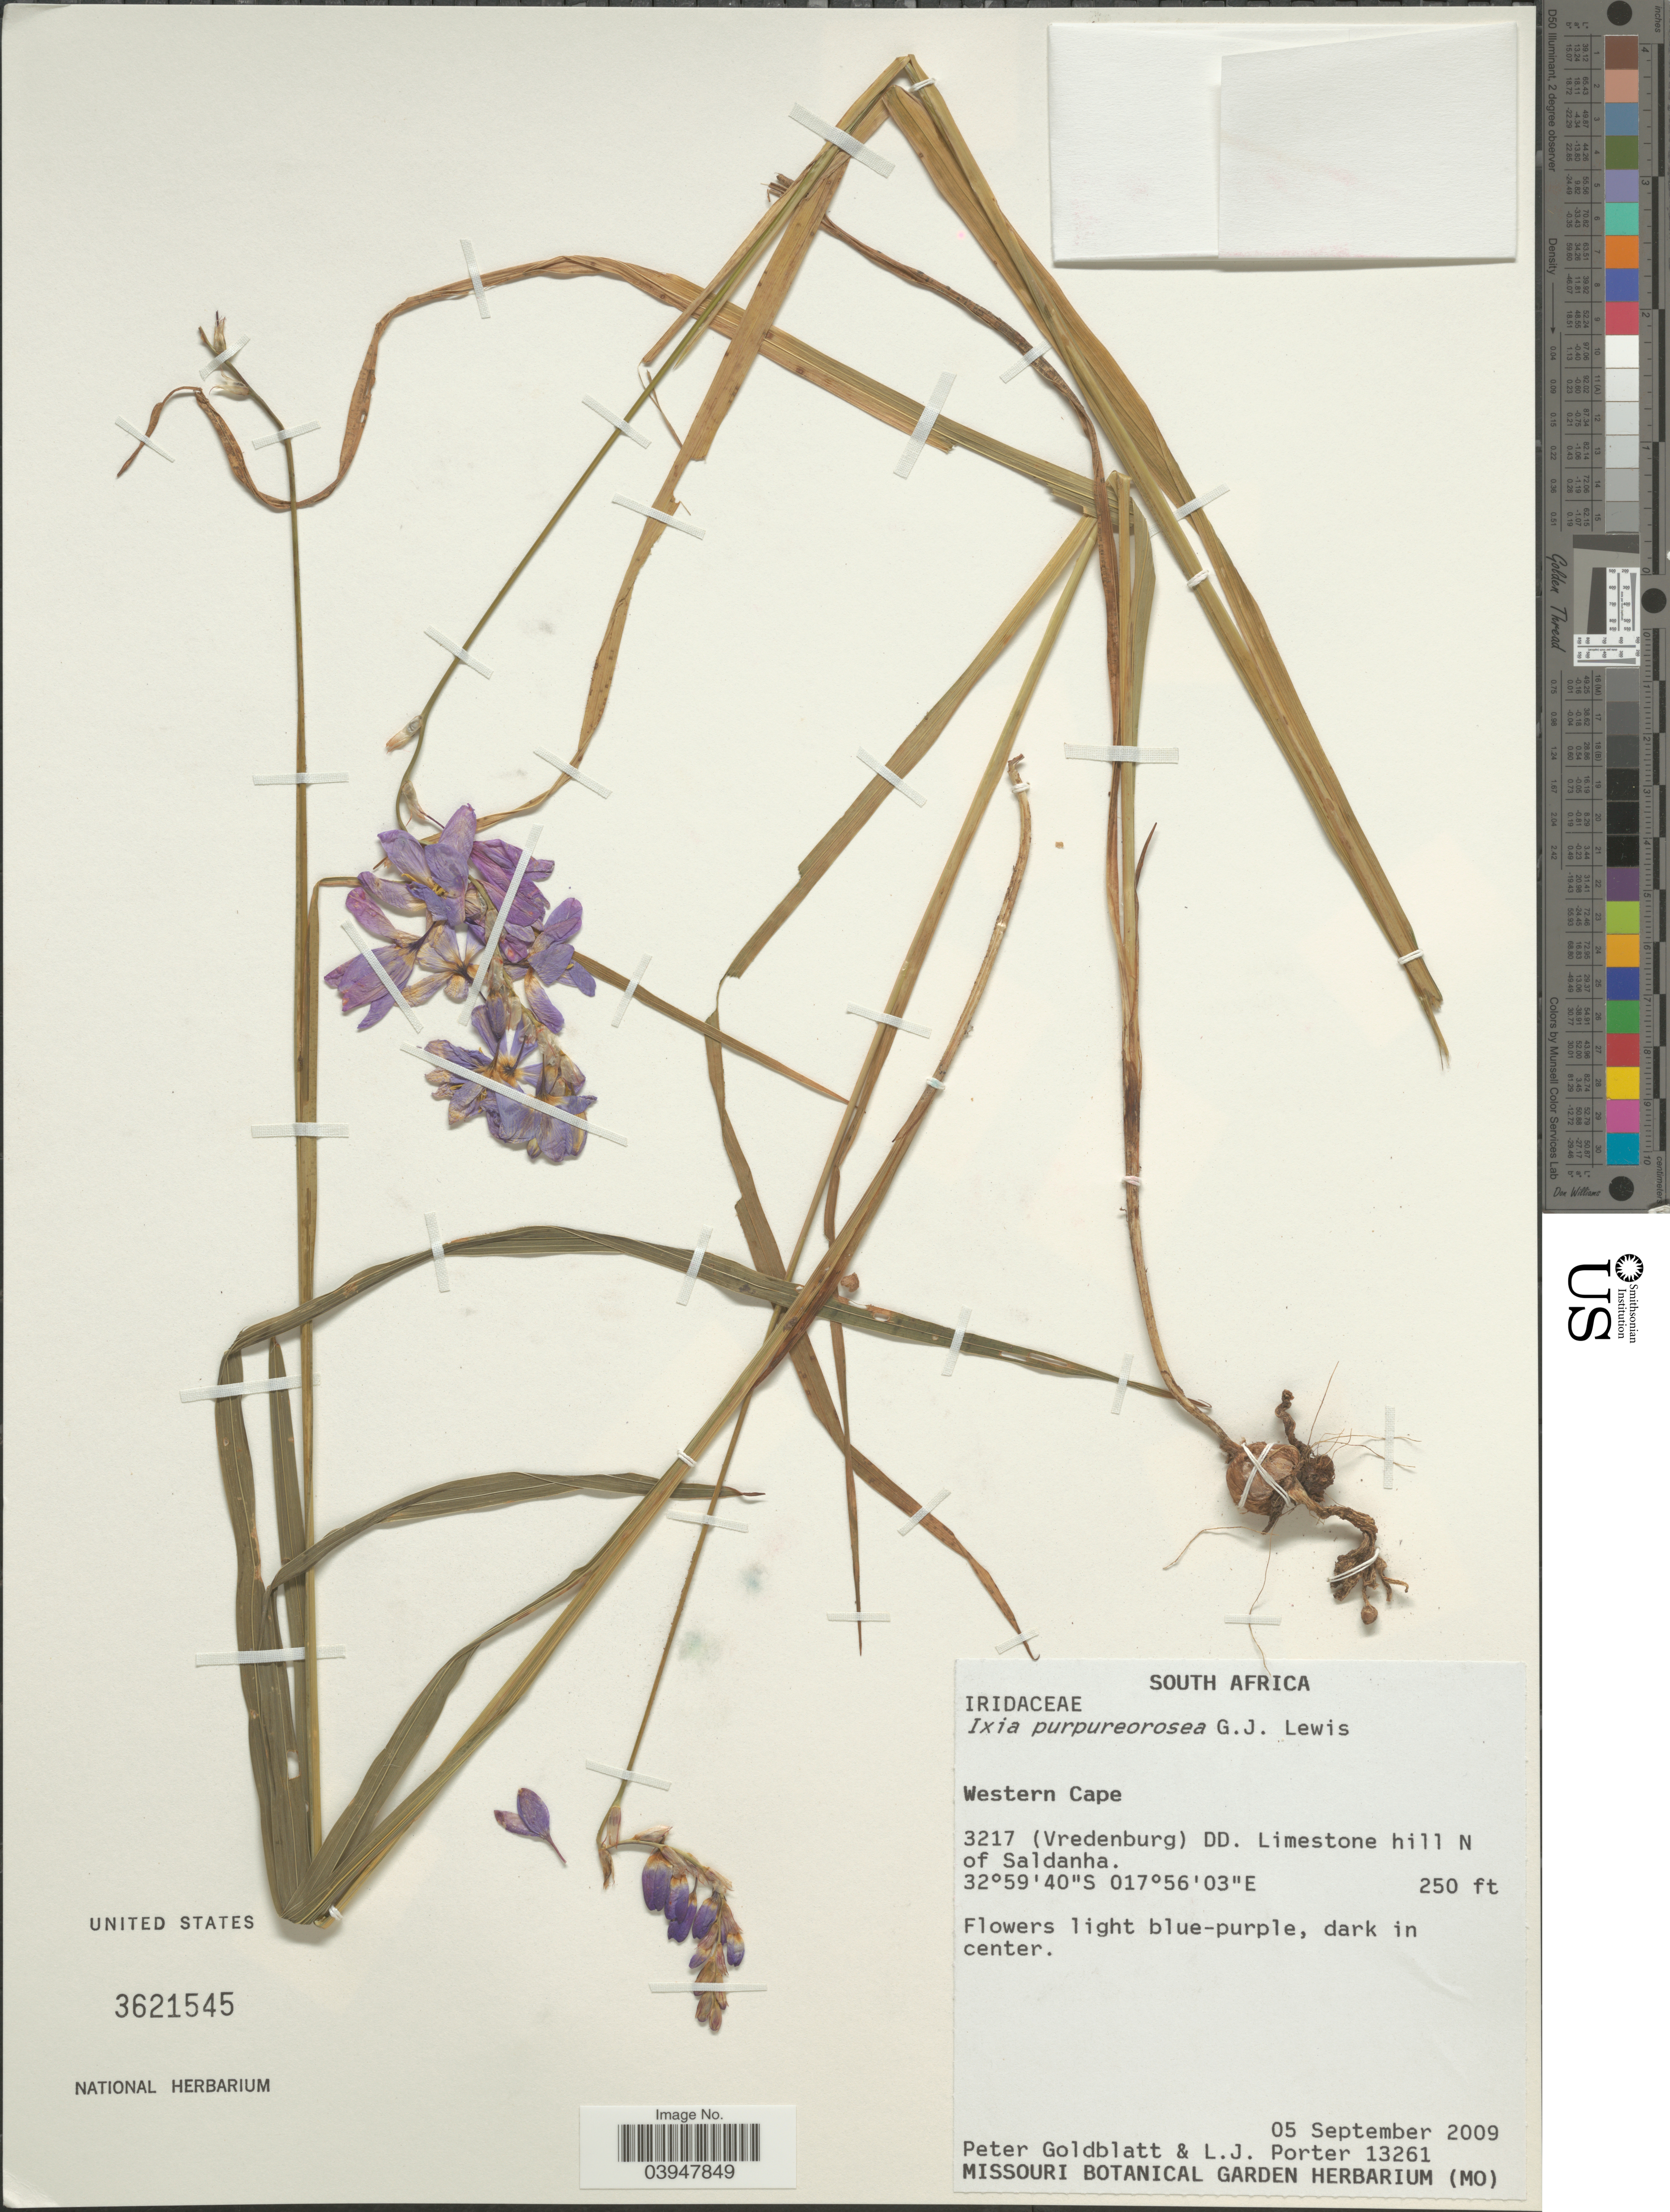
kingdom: Plantae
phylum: Tracheophyta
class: Liliopsida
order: Asparagales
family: Iridaceae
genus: Ixia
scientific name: Ixia purpureorosea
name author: G.J. Lewis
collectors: P. Goldblatt & L. Porter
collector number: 13261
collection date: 2009-09-05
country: South Africa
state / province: Western Cape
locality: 3317 (Vredenburg) DD. Limestone hill N of Saldanha.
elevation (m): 76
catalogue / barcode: US 3621545